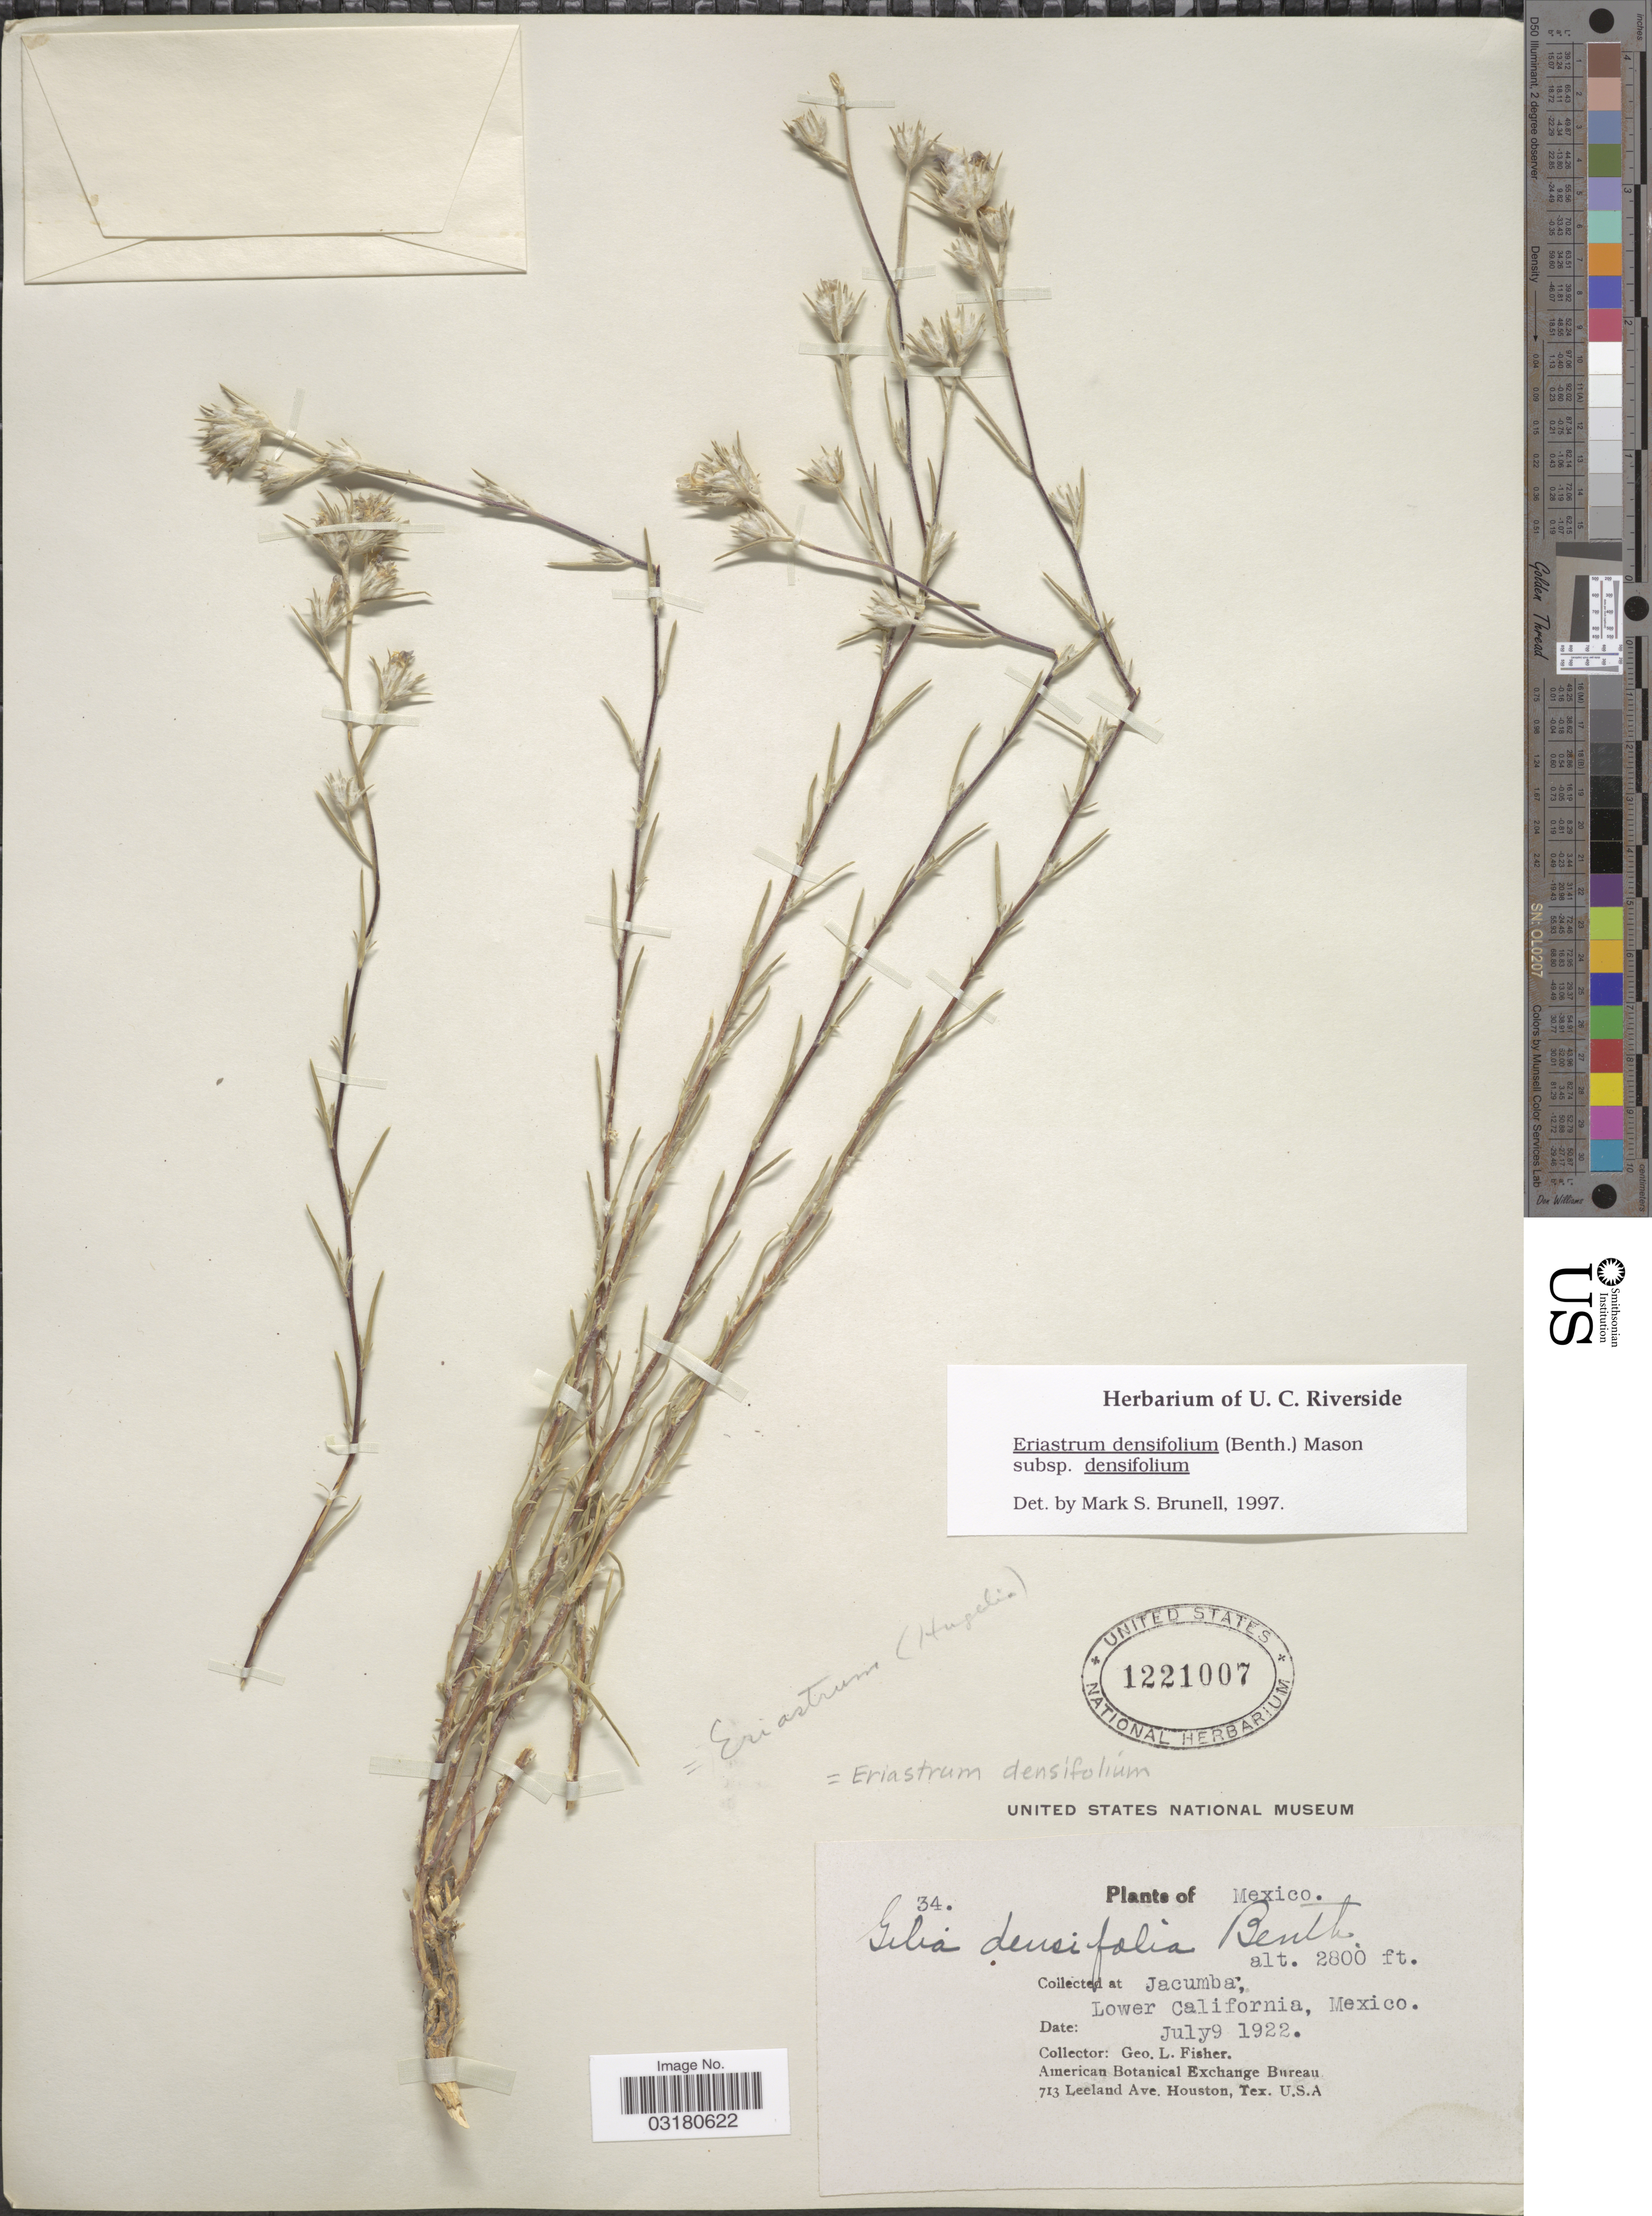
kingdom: Plantae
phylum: Tracheophyta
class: Magnoliopsida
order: Ericales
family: Polemoniaceae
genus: Eriastrum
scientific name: Eriastrum densifolium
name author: (Benth.) H. Mason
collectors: G. L. Fisher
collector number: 34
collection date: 1922-07-09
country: Mexico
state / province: Baja California Norte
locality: Lower California. Jacumba.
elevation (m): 853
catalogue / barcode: US 1221007